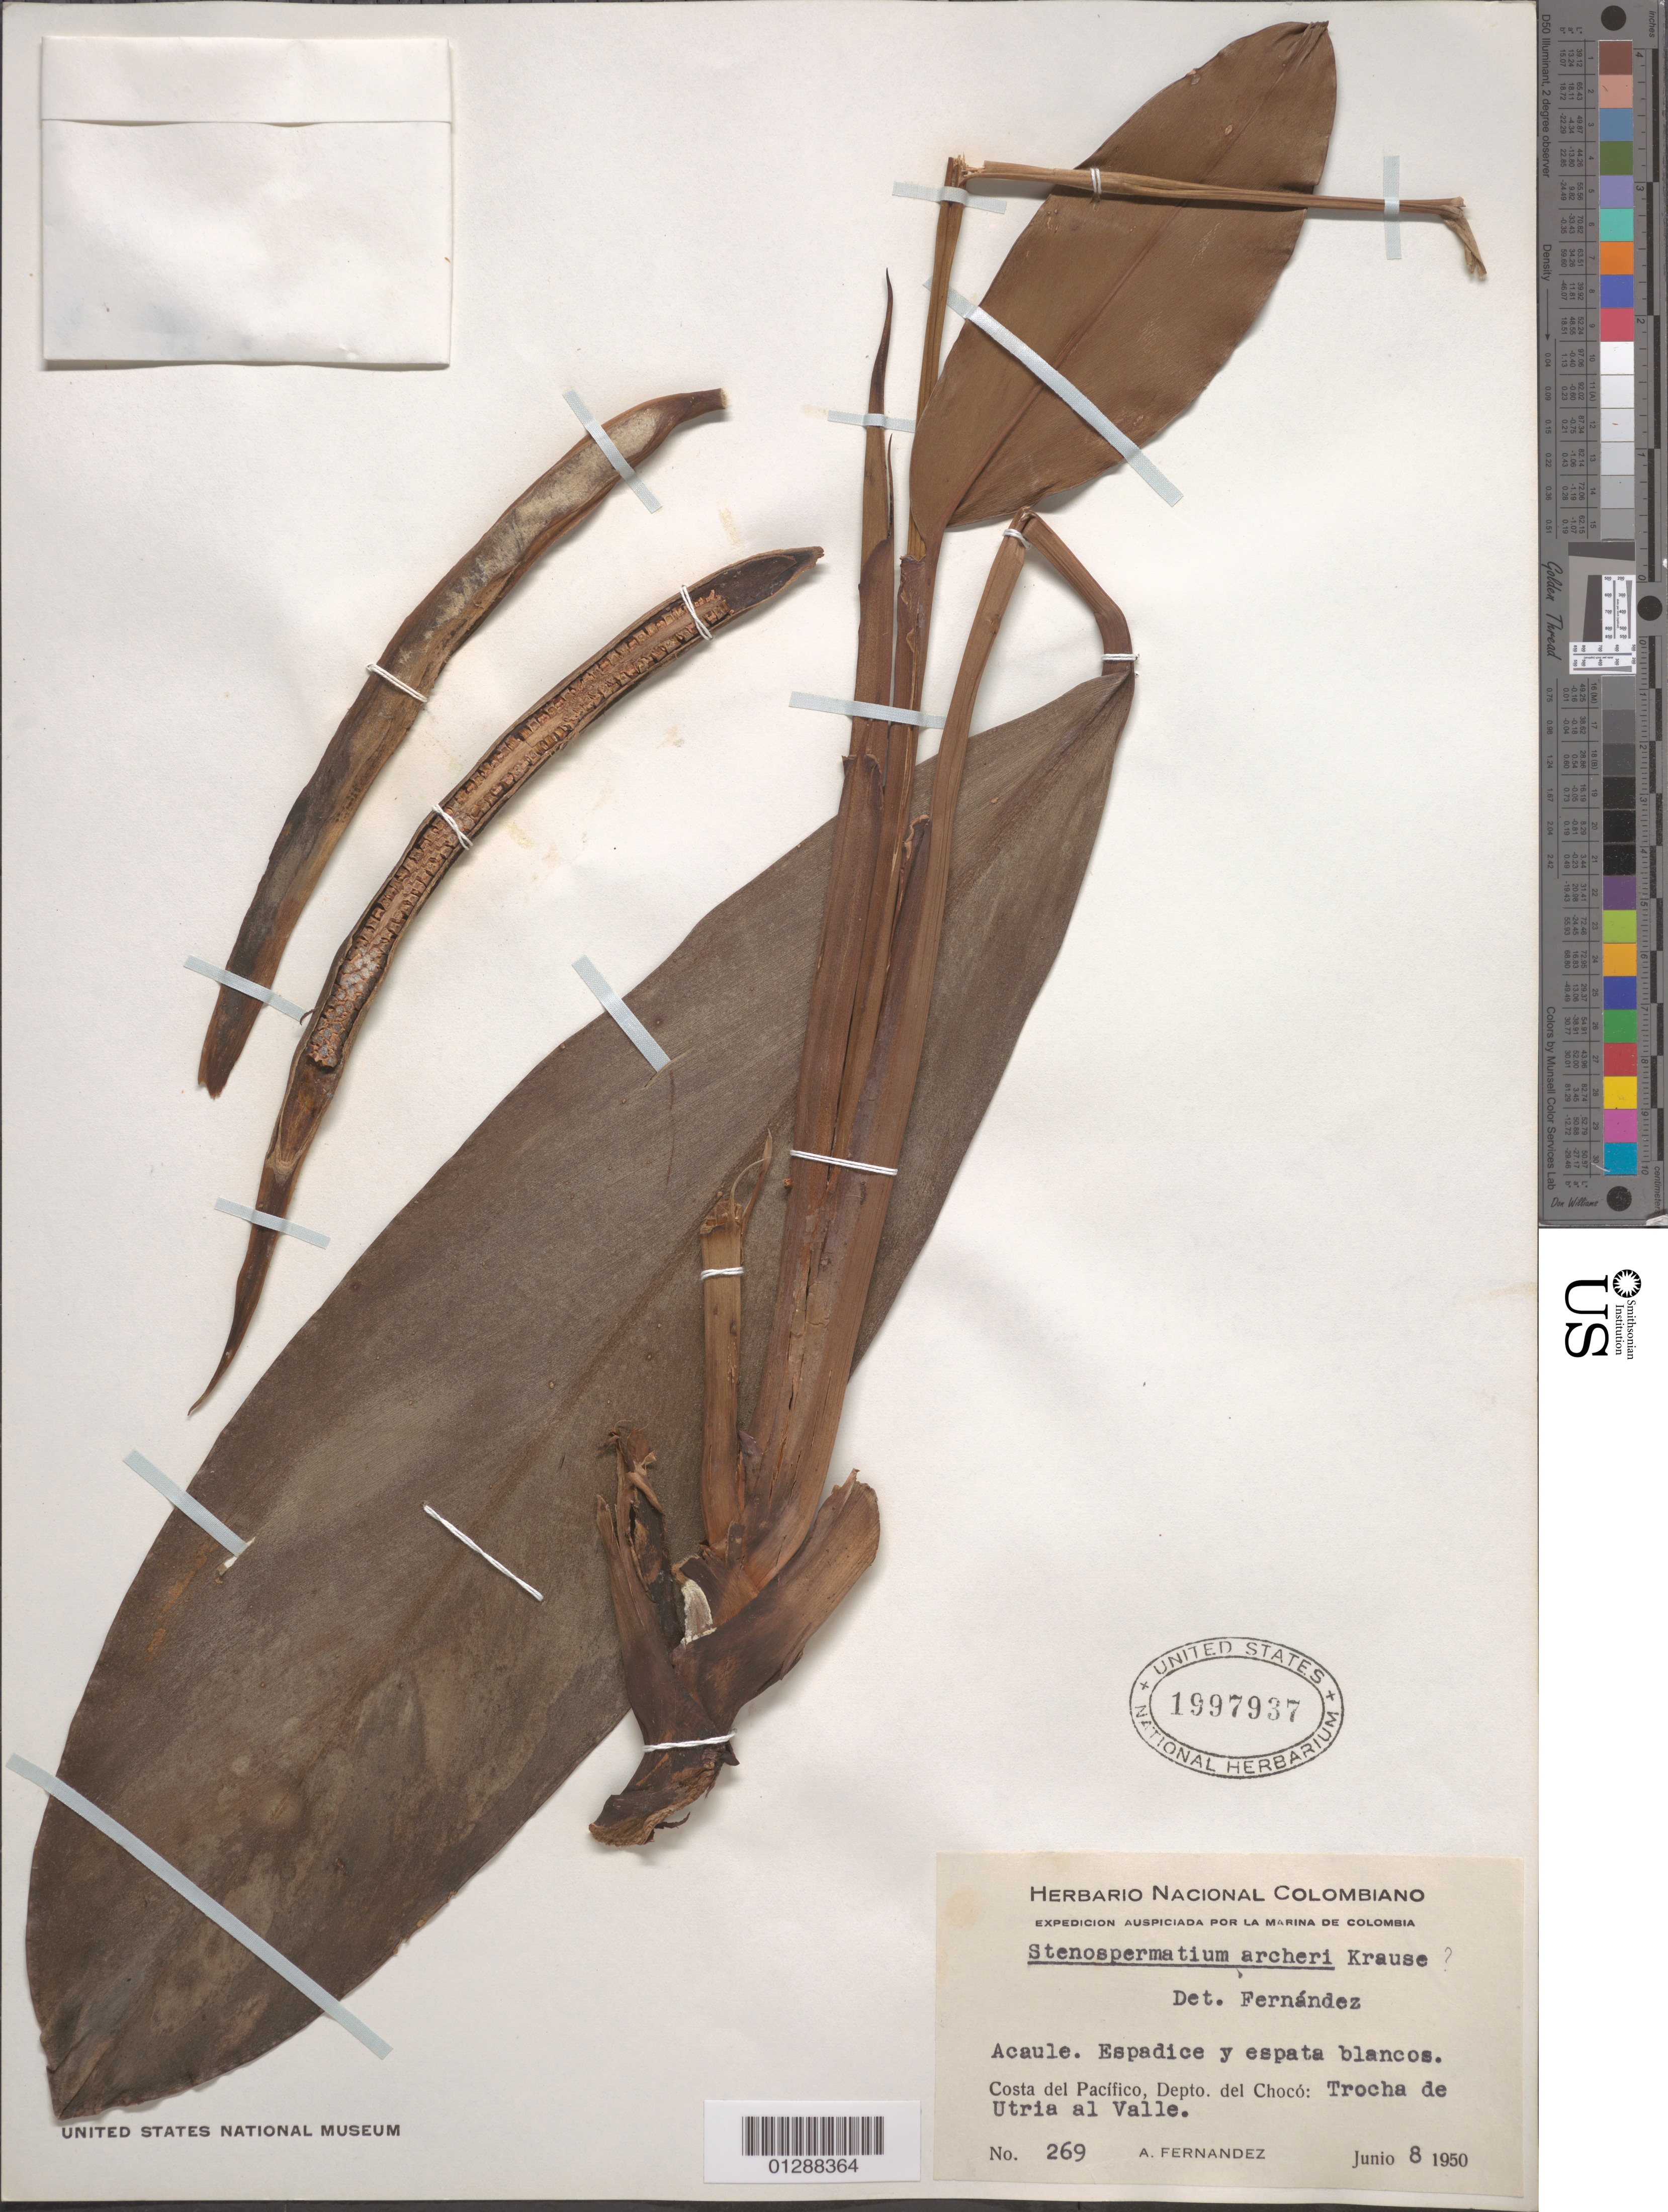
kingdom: Plantae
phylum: Tracheophyta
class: Liliopsida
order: Alismatales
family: Araceae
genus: Stenospermation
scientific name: Stenospermation archeri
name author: K. Krause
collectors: A. Fernandez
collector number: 269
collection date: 1950-06-08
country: Colombia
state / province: Chocó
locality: Costa del Pacífico, Depto. del Chocó: Trocha de Utria al Valle.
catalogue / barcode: US 1997937